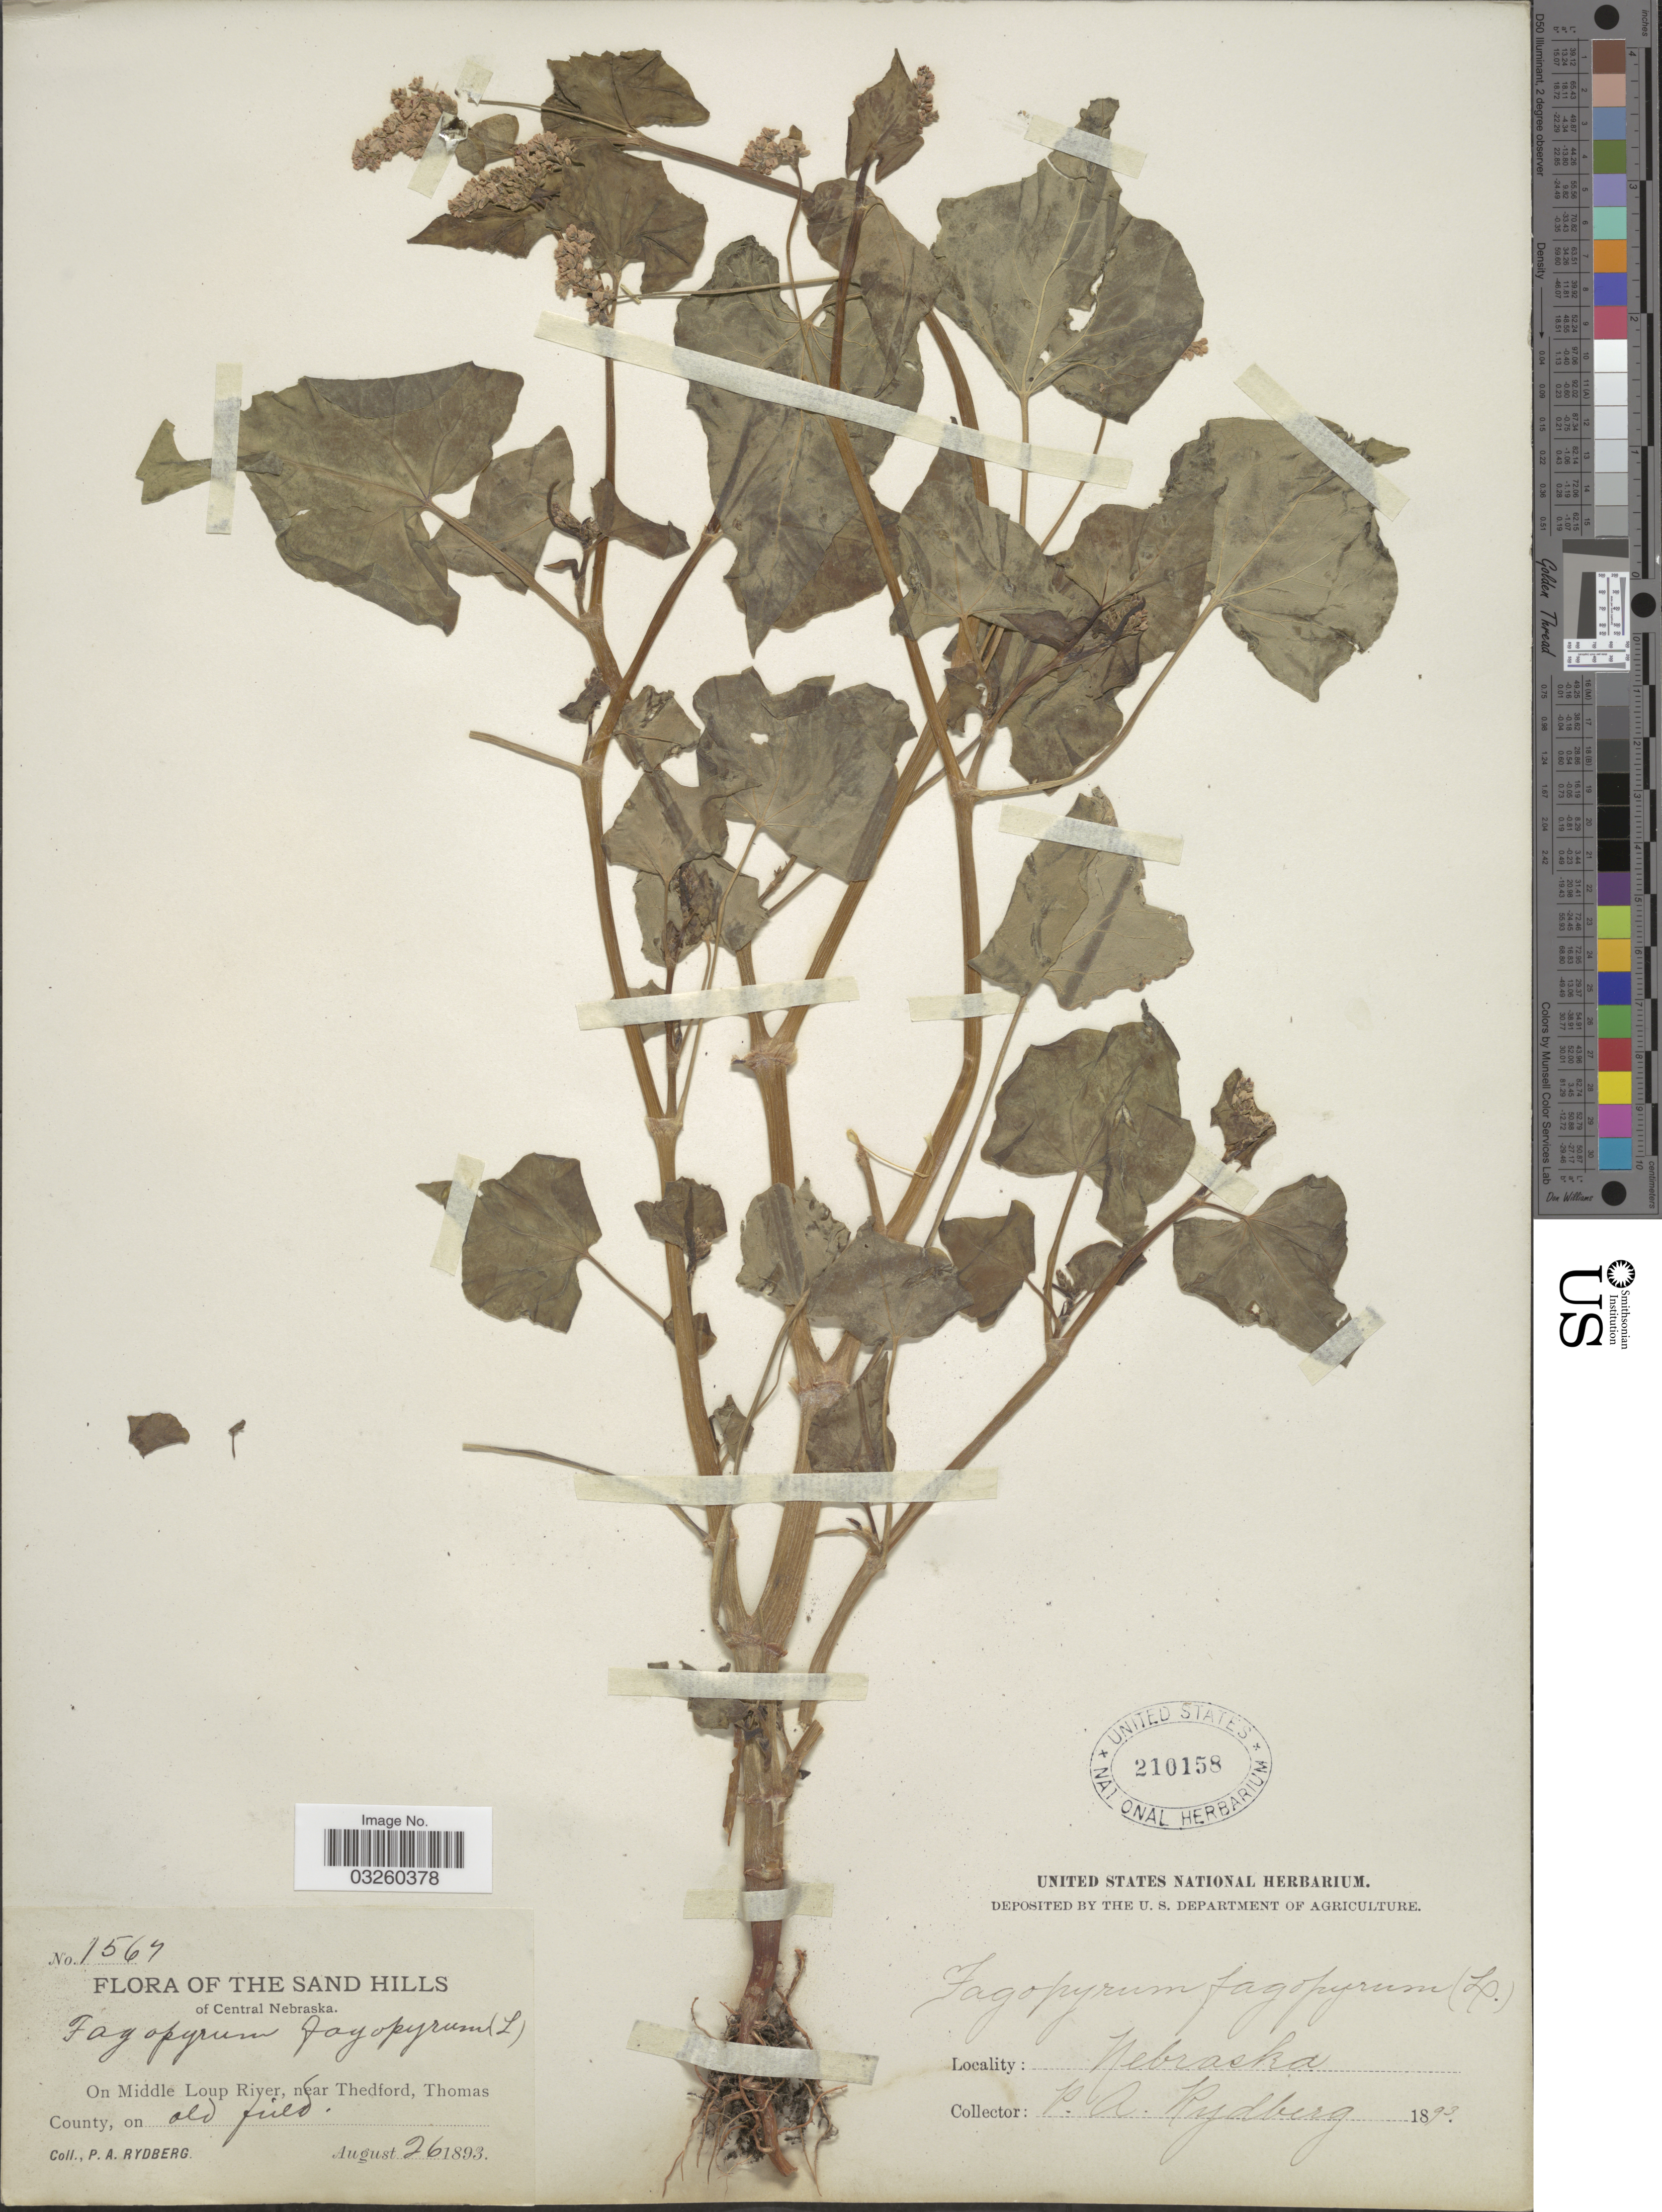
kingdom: Plantae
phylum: Tracheophyta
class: Magnoliopsida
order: Caryophyllales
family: Polygonaceae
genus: Fagopyrum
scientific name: Fagopyrum esculentum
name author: Moench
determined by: Strong, Mark T., (BOT), Smithsonian Institution - National Museum of Natural History (UNITED STATES)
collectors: P. A. Rydberg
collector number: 1564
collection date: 1893-08-26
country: United States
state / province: Nebraska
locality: The Sand Hills of Central Nebraska. On Middle Loup River, near Thedford, Thomas County, on old field.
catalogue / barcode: US 210158